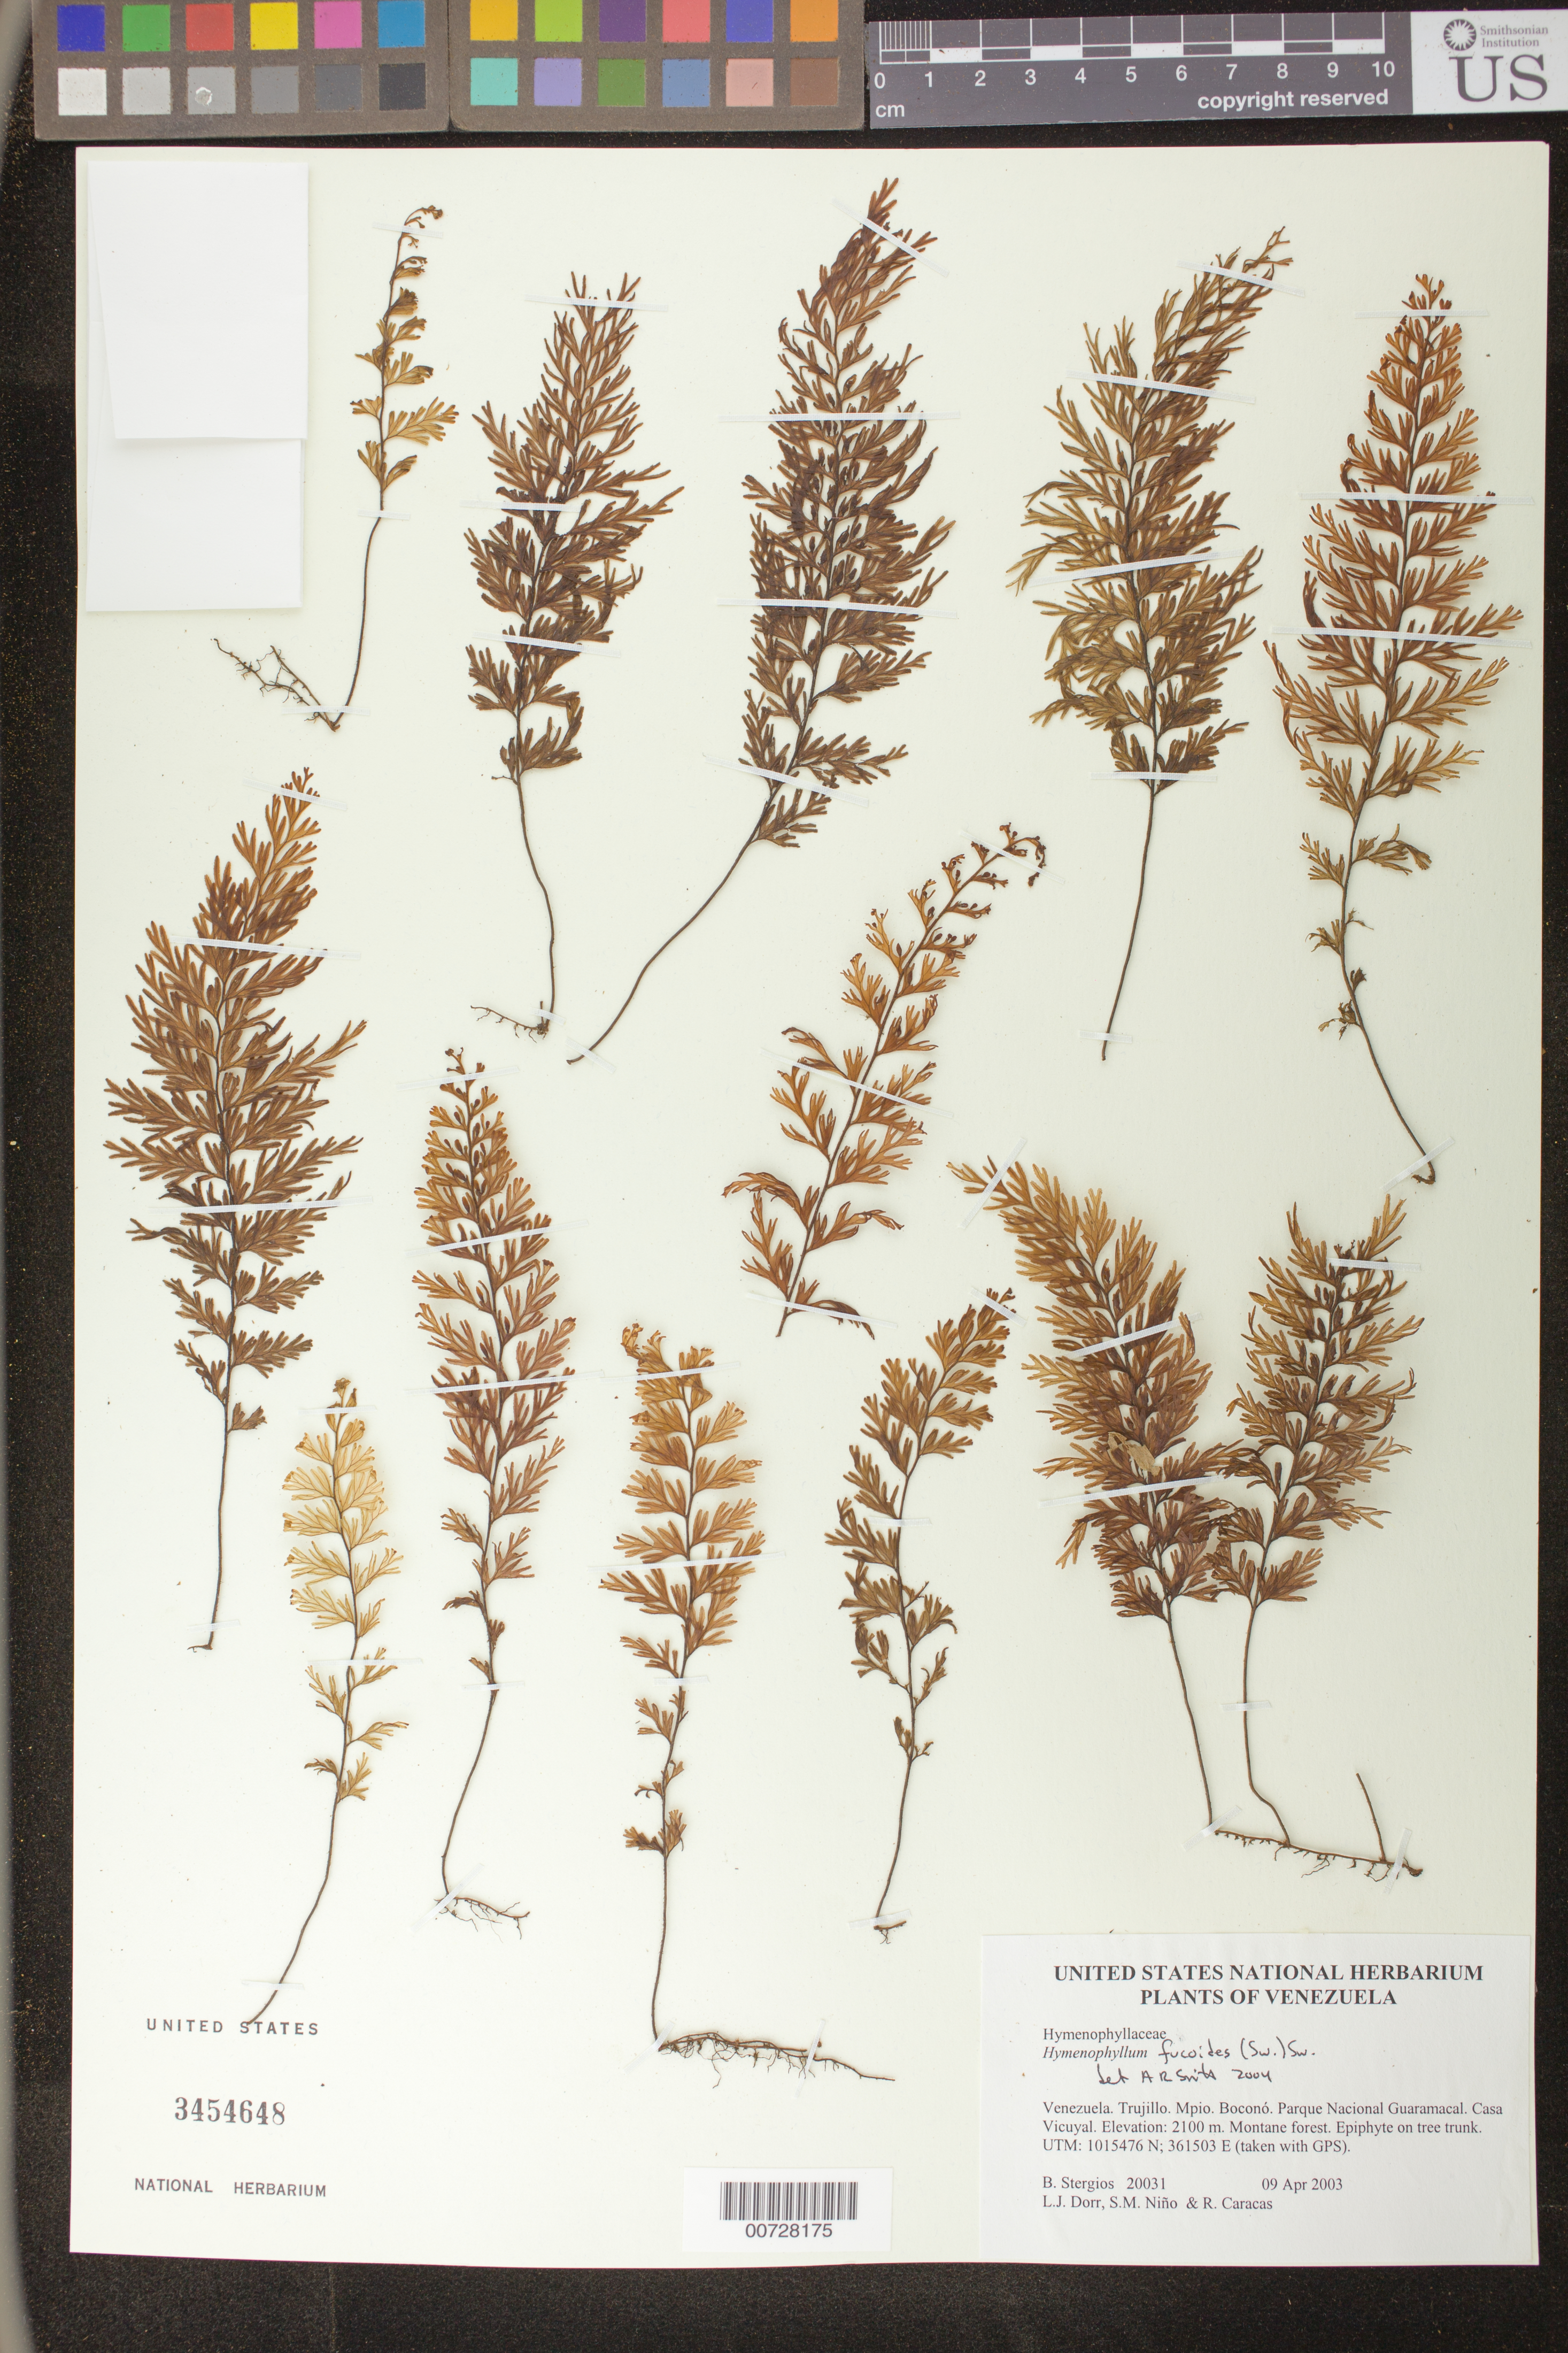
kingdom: Plantae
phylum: Tracheophyta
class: Polypodiopsida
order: Hymenophyllales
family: Hymenophyllaceae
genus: Hymenophyllum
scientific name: Hymenophyllum fucoides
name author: (Sw.) Sw.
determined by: Smith, Alan R., (UC)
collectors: B. G. Stergios, L. J. Dorr, S. M. Niño & R. Caracas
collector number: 20031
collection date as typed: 09 Apr 2003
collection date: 2003-04-09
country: Venezuela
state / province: Trujillo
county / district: Boconó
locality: Parque Nacional Guaramacal. Casa Vicuyal.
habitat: Montane forest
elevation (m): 2100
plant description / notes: PORT, UC, US, VEN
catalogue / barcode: US 3454648